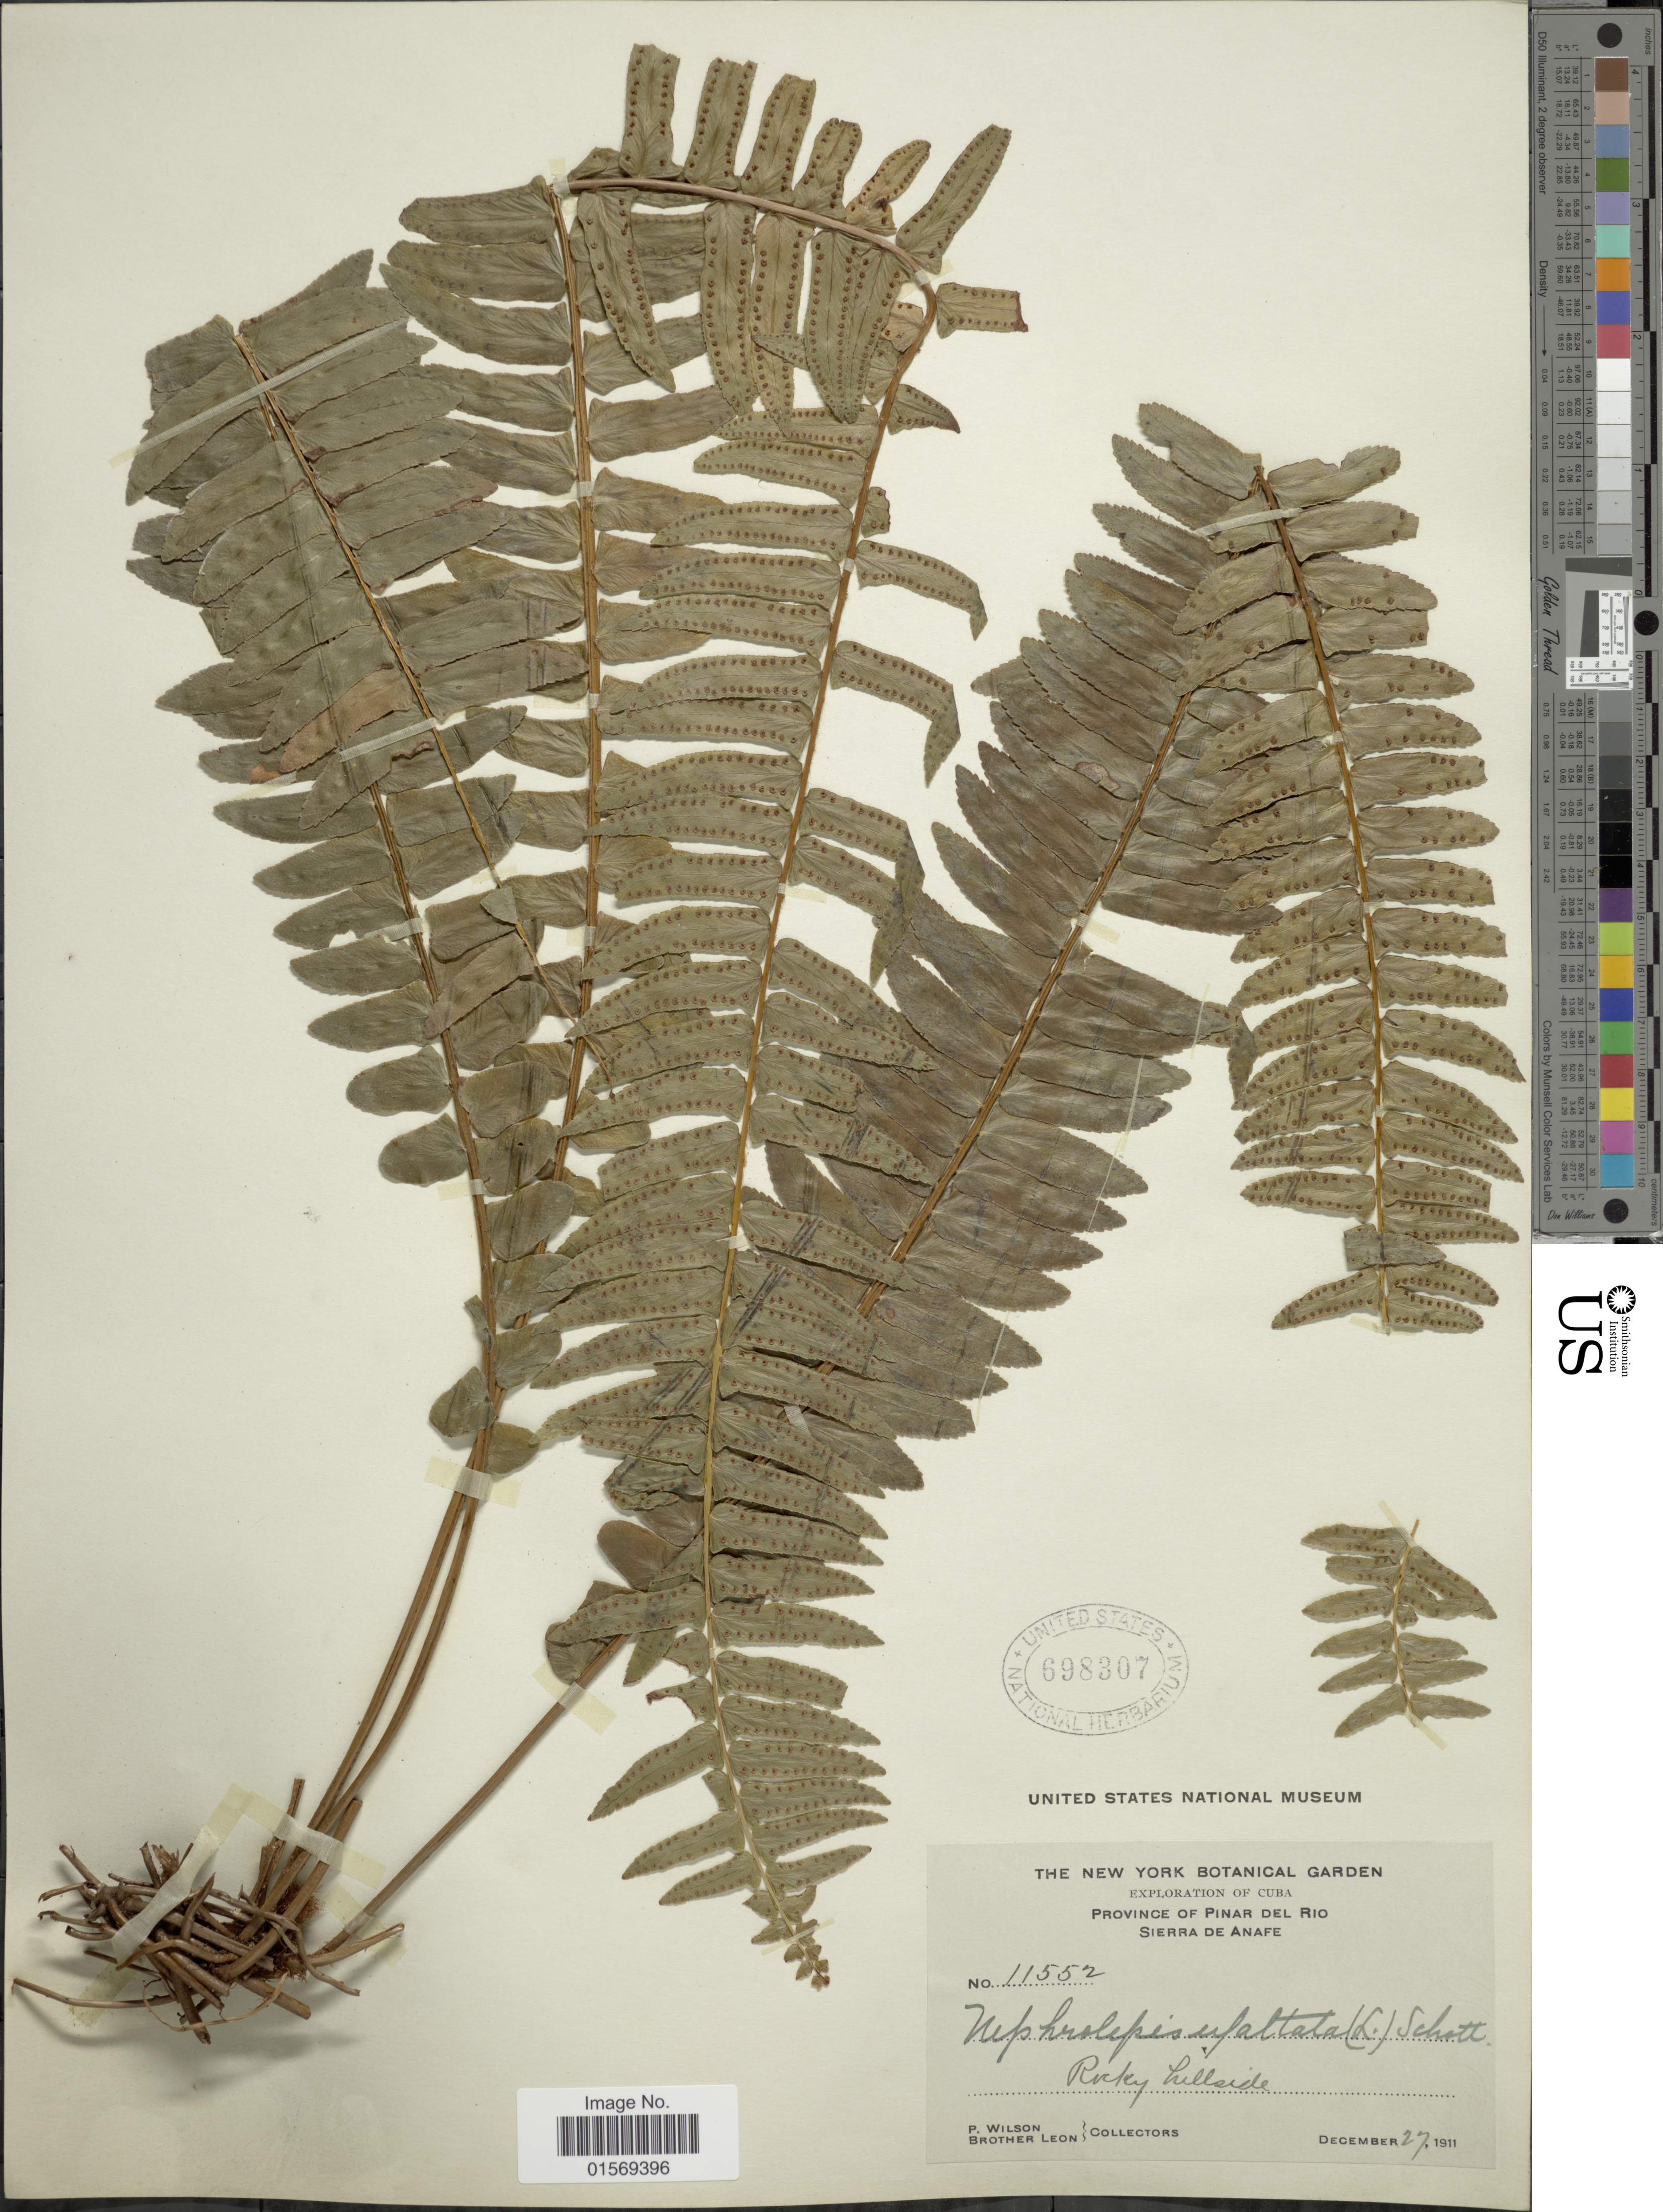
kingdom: Plantae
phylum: Tracheophyta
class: Polypodiopsida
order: Polypodiales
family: Nephrolepidaceae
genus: Nephrolepis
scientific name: Nephrolepis exaltata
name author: (L.) Schott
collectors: P. Wilson & Bro. León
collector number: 11552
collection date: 1911-12-27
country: Cuba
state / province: Pinar del Río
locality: Provincia del Rio, Sierra de Anafe.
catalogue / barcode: US 698307